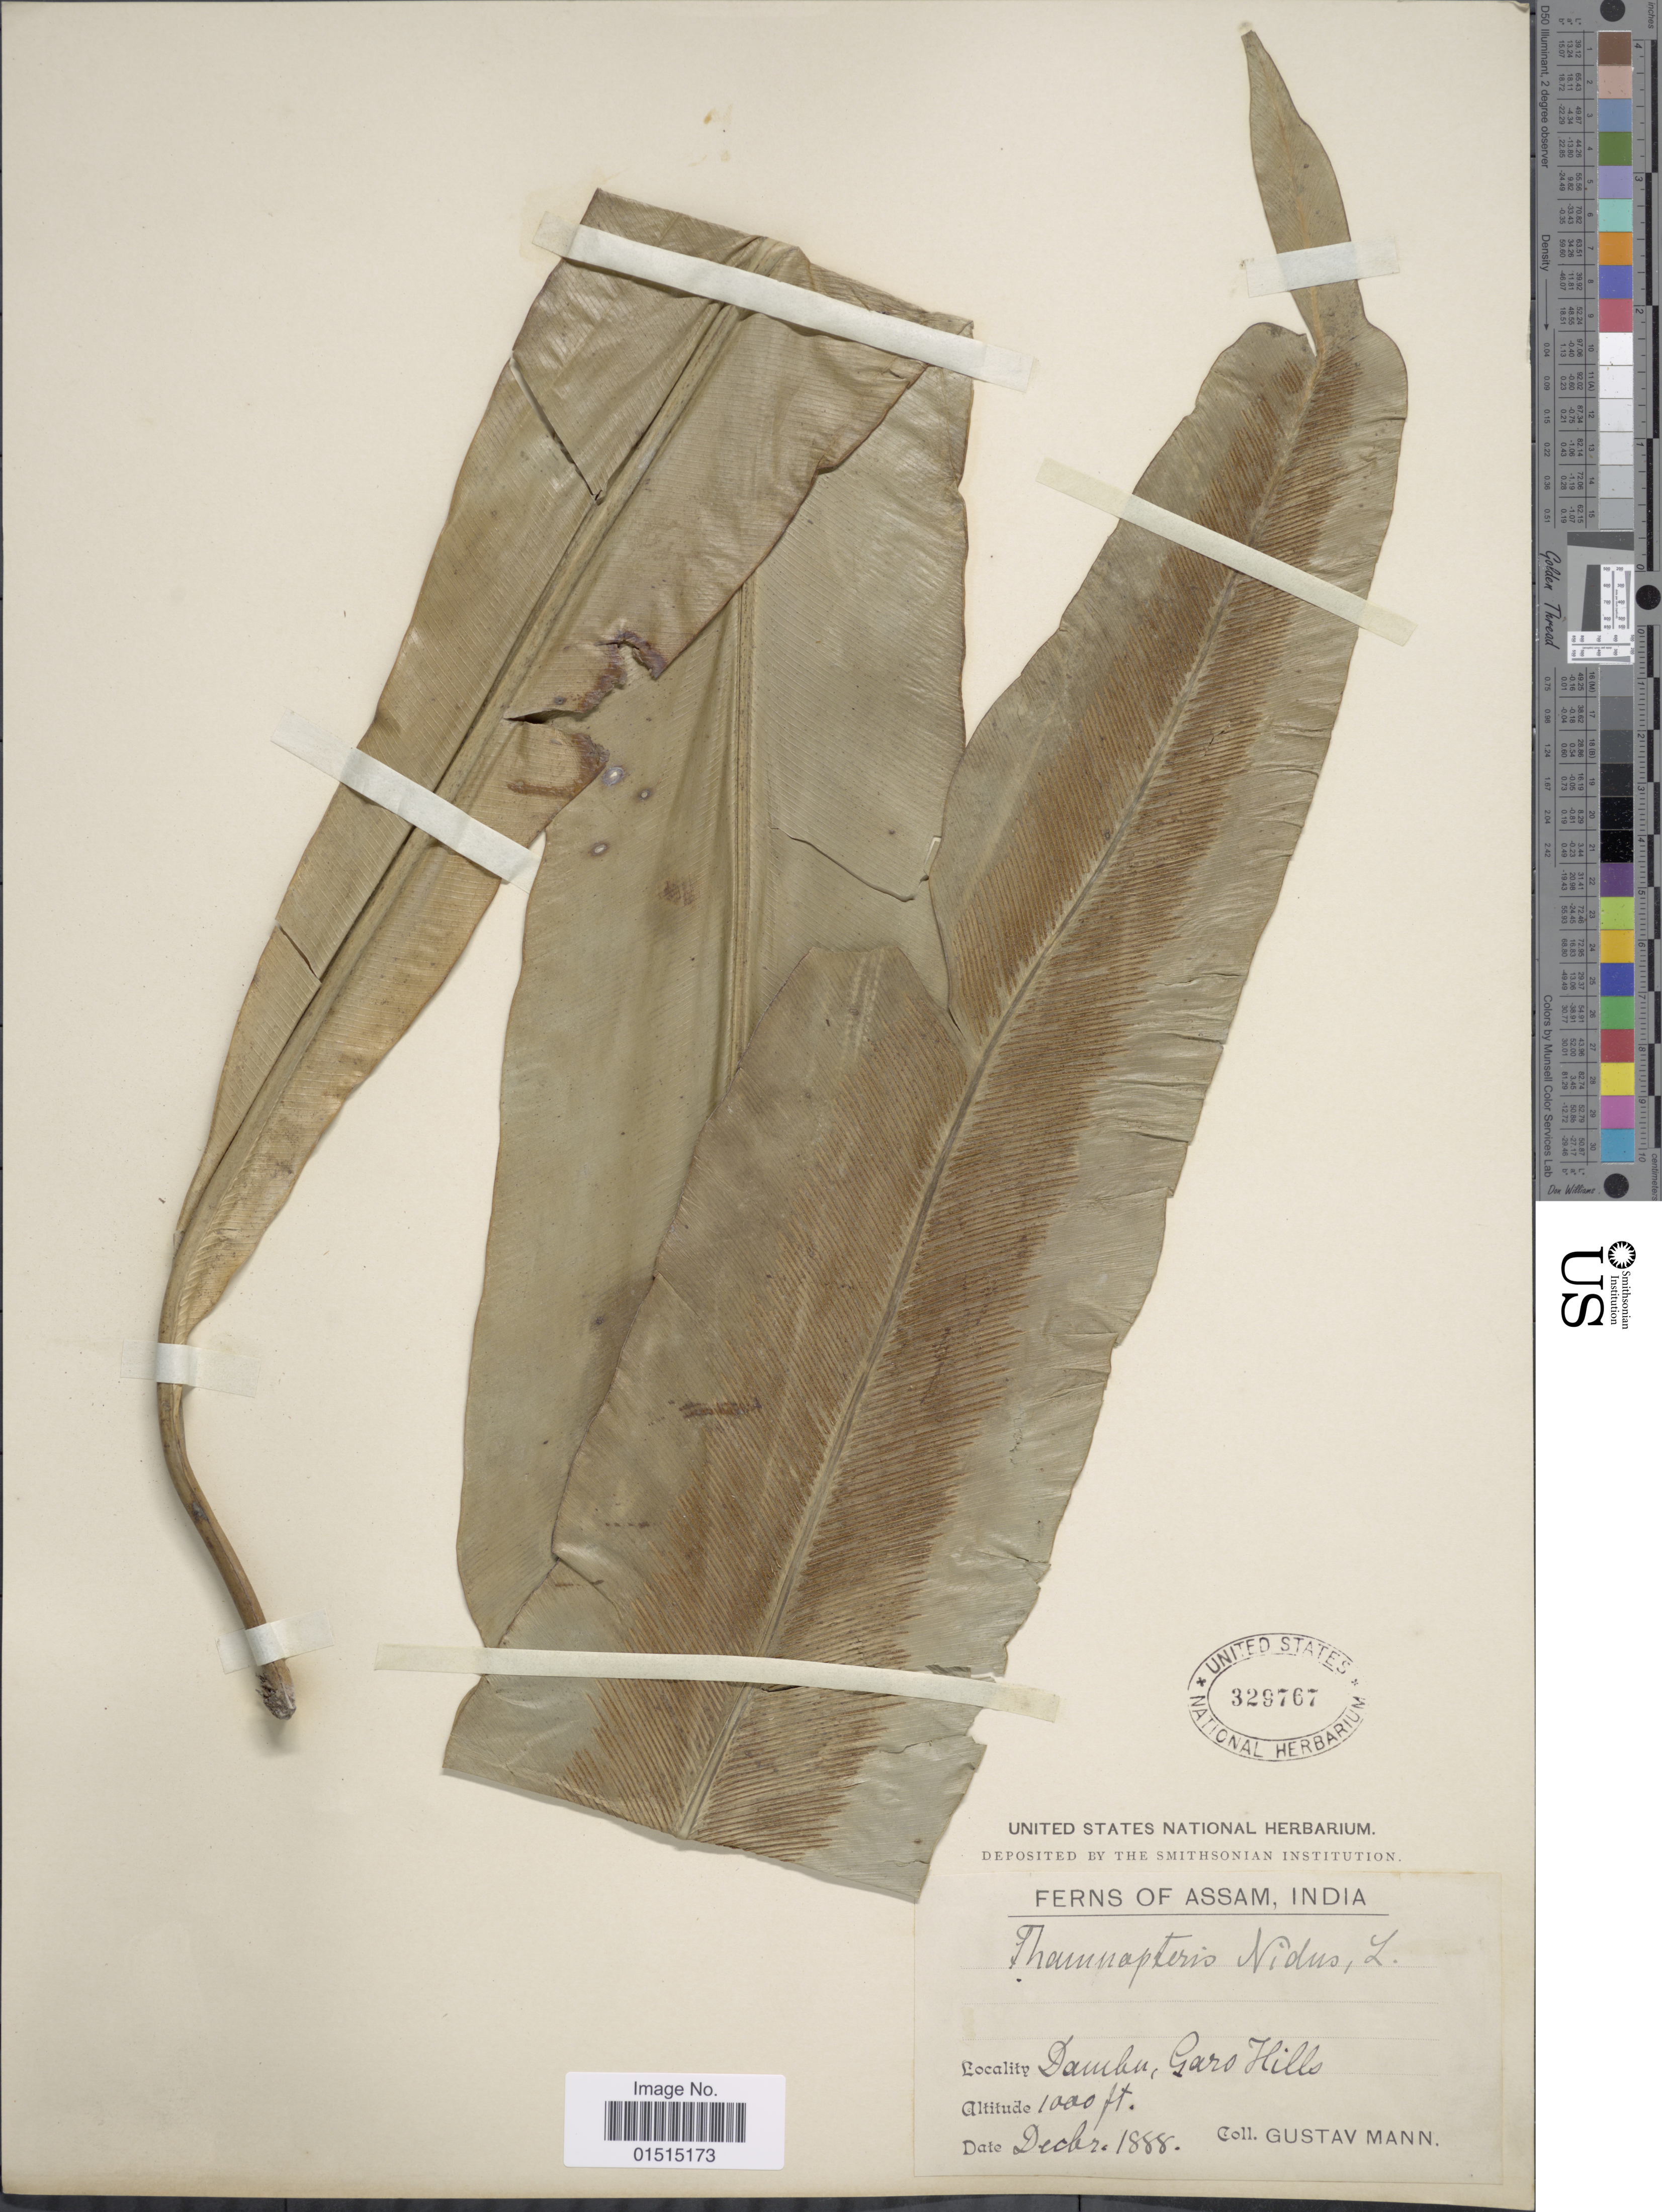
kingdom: Plantae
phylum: Tracheophyta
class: Polypodiopsida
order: Polypodiales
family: Aspleniaceae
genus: Asplenium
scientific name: Asplenium nidus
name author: L.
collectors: G. Mann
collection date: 1888-12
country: India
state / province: Meghalaya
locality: Assam, Dambu, Garo Hills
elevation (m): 305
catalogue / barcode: US 329767